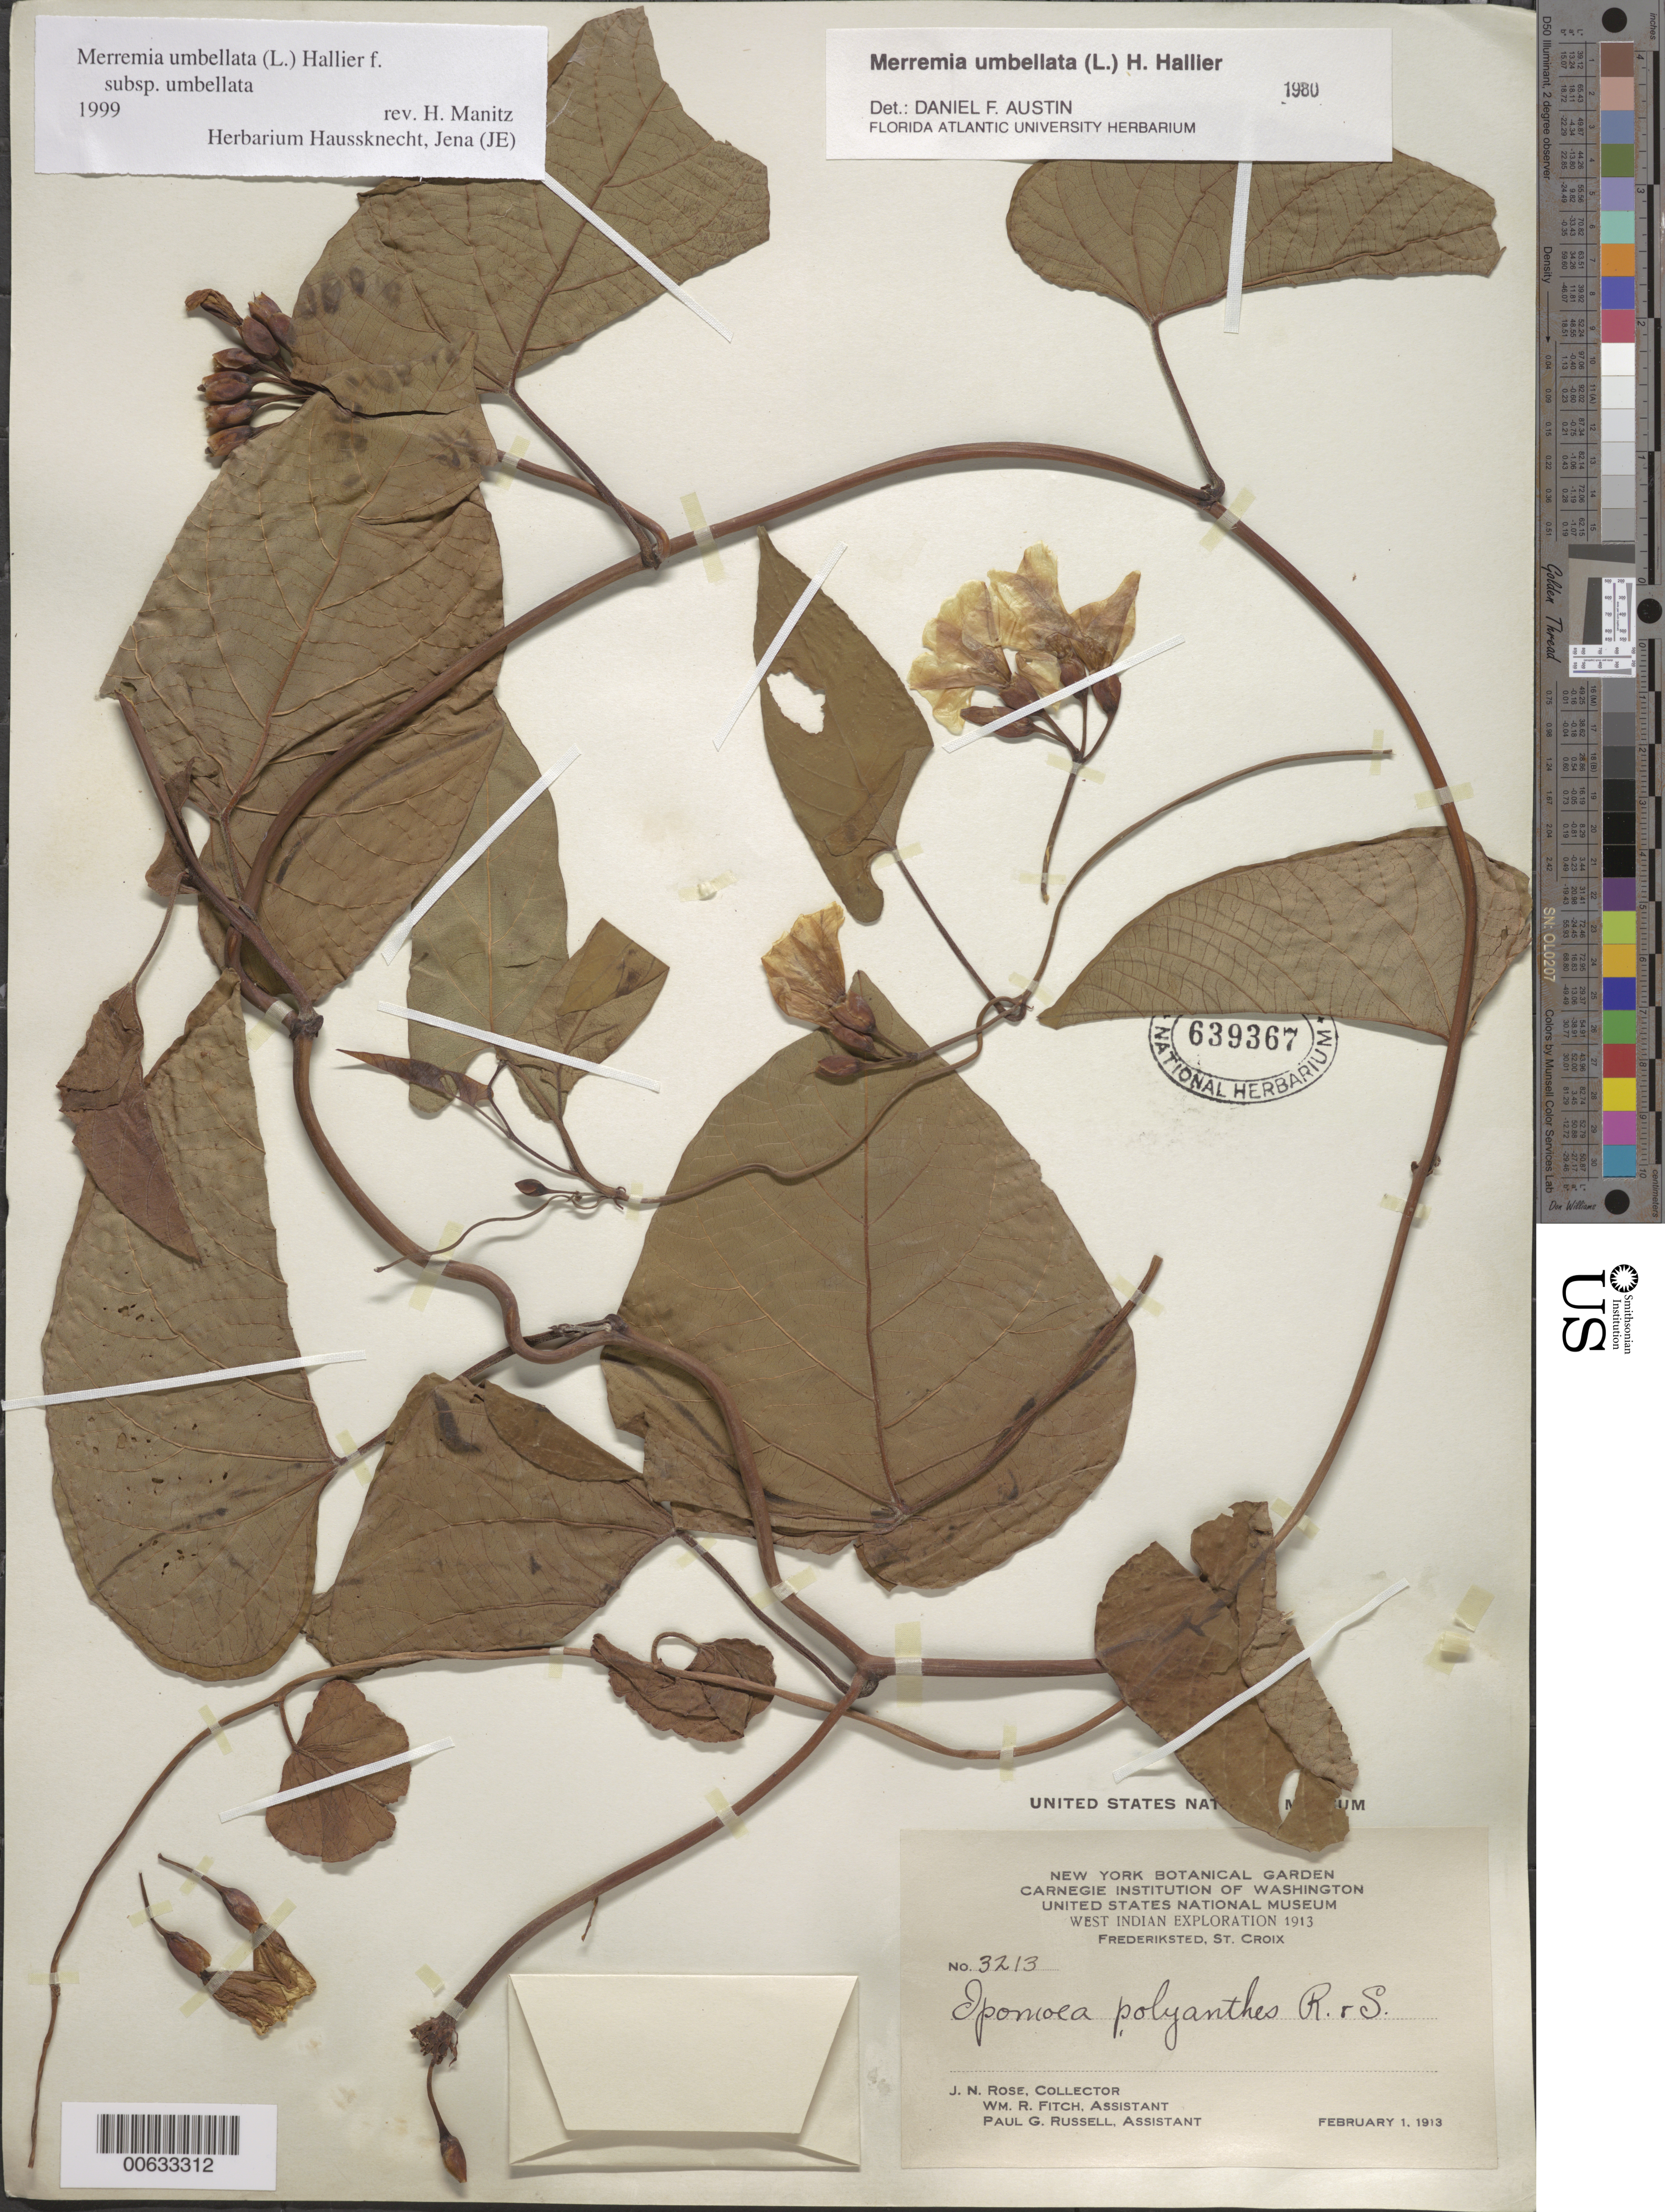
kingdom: Plantae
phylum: Tracheophyta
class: Magnoliopsida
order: Solanales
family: Convolvulaceae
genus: Camonea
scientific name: Camonea umbellata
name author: (L.) A. R. Simões & Staples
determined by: Strong, Mark T., (BOT), Smithsonian Institution - National Museum of Natural History (UNITED STATES)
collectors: J. N. Rose, W. R. Fitch & P. G. Russell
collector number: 3213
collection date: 1913-02-01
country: U.S. Virgin Islands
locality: West Indian, Frederiksted, St. Croix.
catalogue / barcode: US 639367